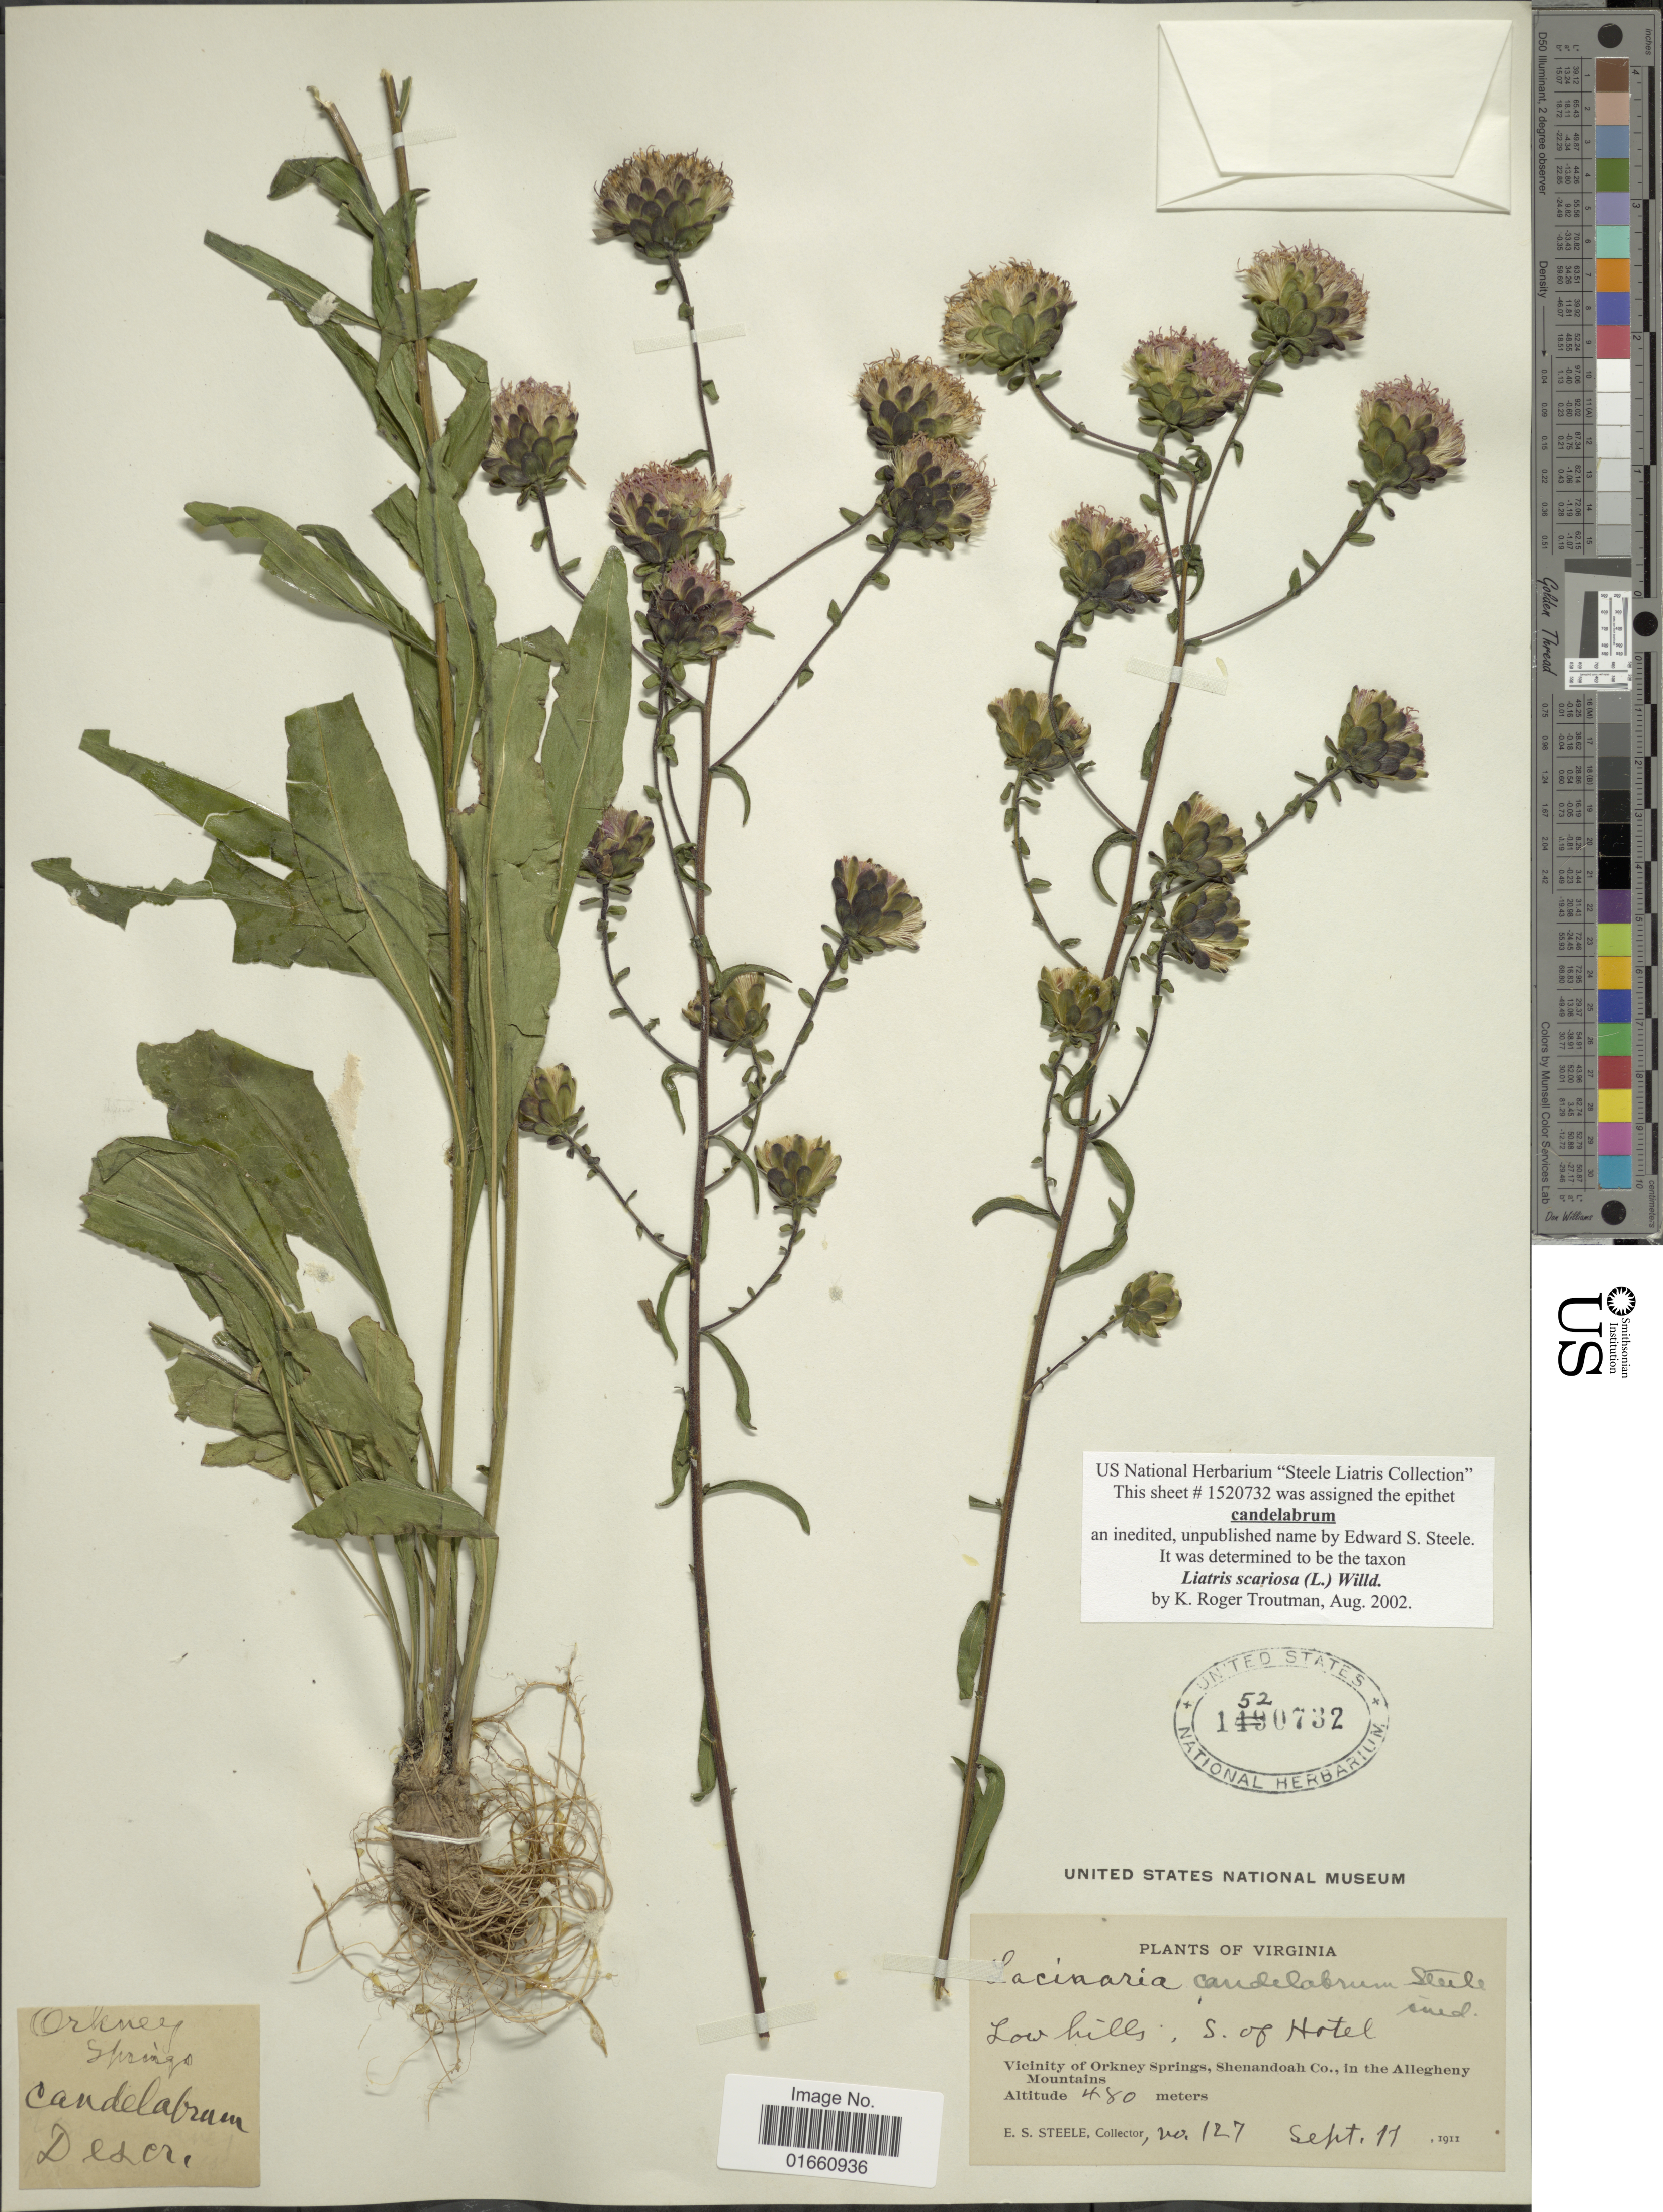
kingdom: Plantae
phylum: Tracheophyta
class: Magnoliopsida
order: Asterales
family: Asteraceae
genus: Liatris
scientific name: Liatris scariosa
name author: (L.) Willd.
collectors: E. Steele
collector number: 127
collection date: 1911-09-11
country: United States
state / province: Virginia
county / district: Shenandoah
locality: Low hills, S of Hotel, Vicinity of Orkney Springs, Shenandoah Co. in the Allegheny Mountains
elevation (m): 480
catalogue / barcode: US 1520732